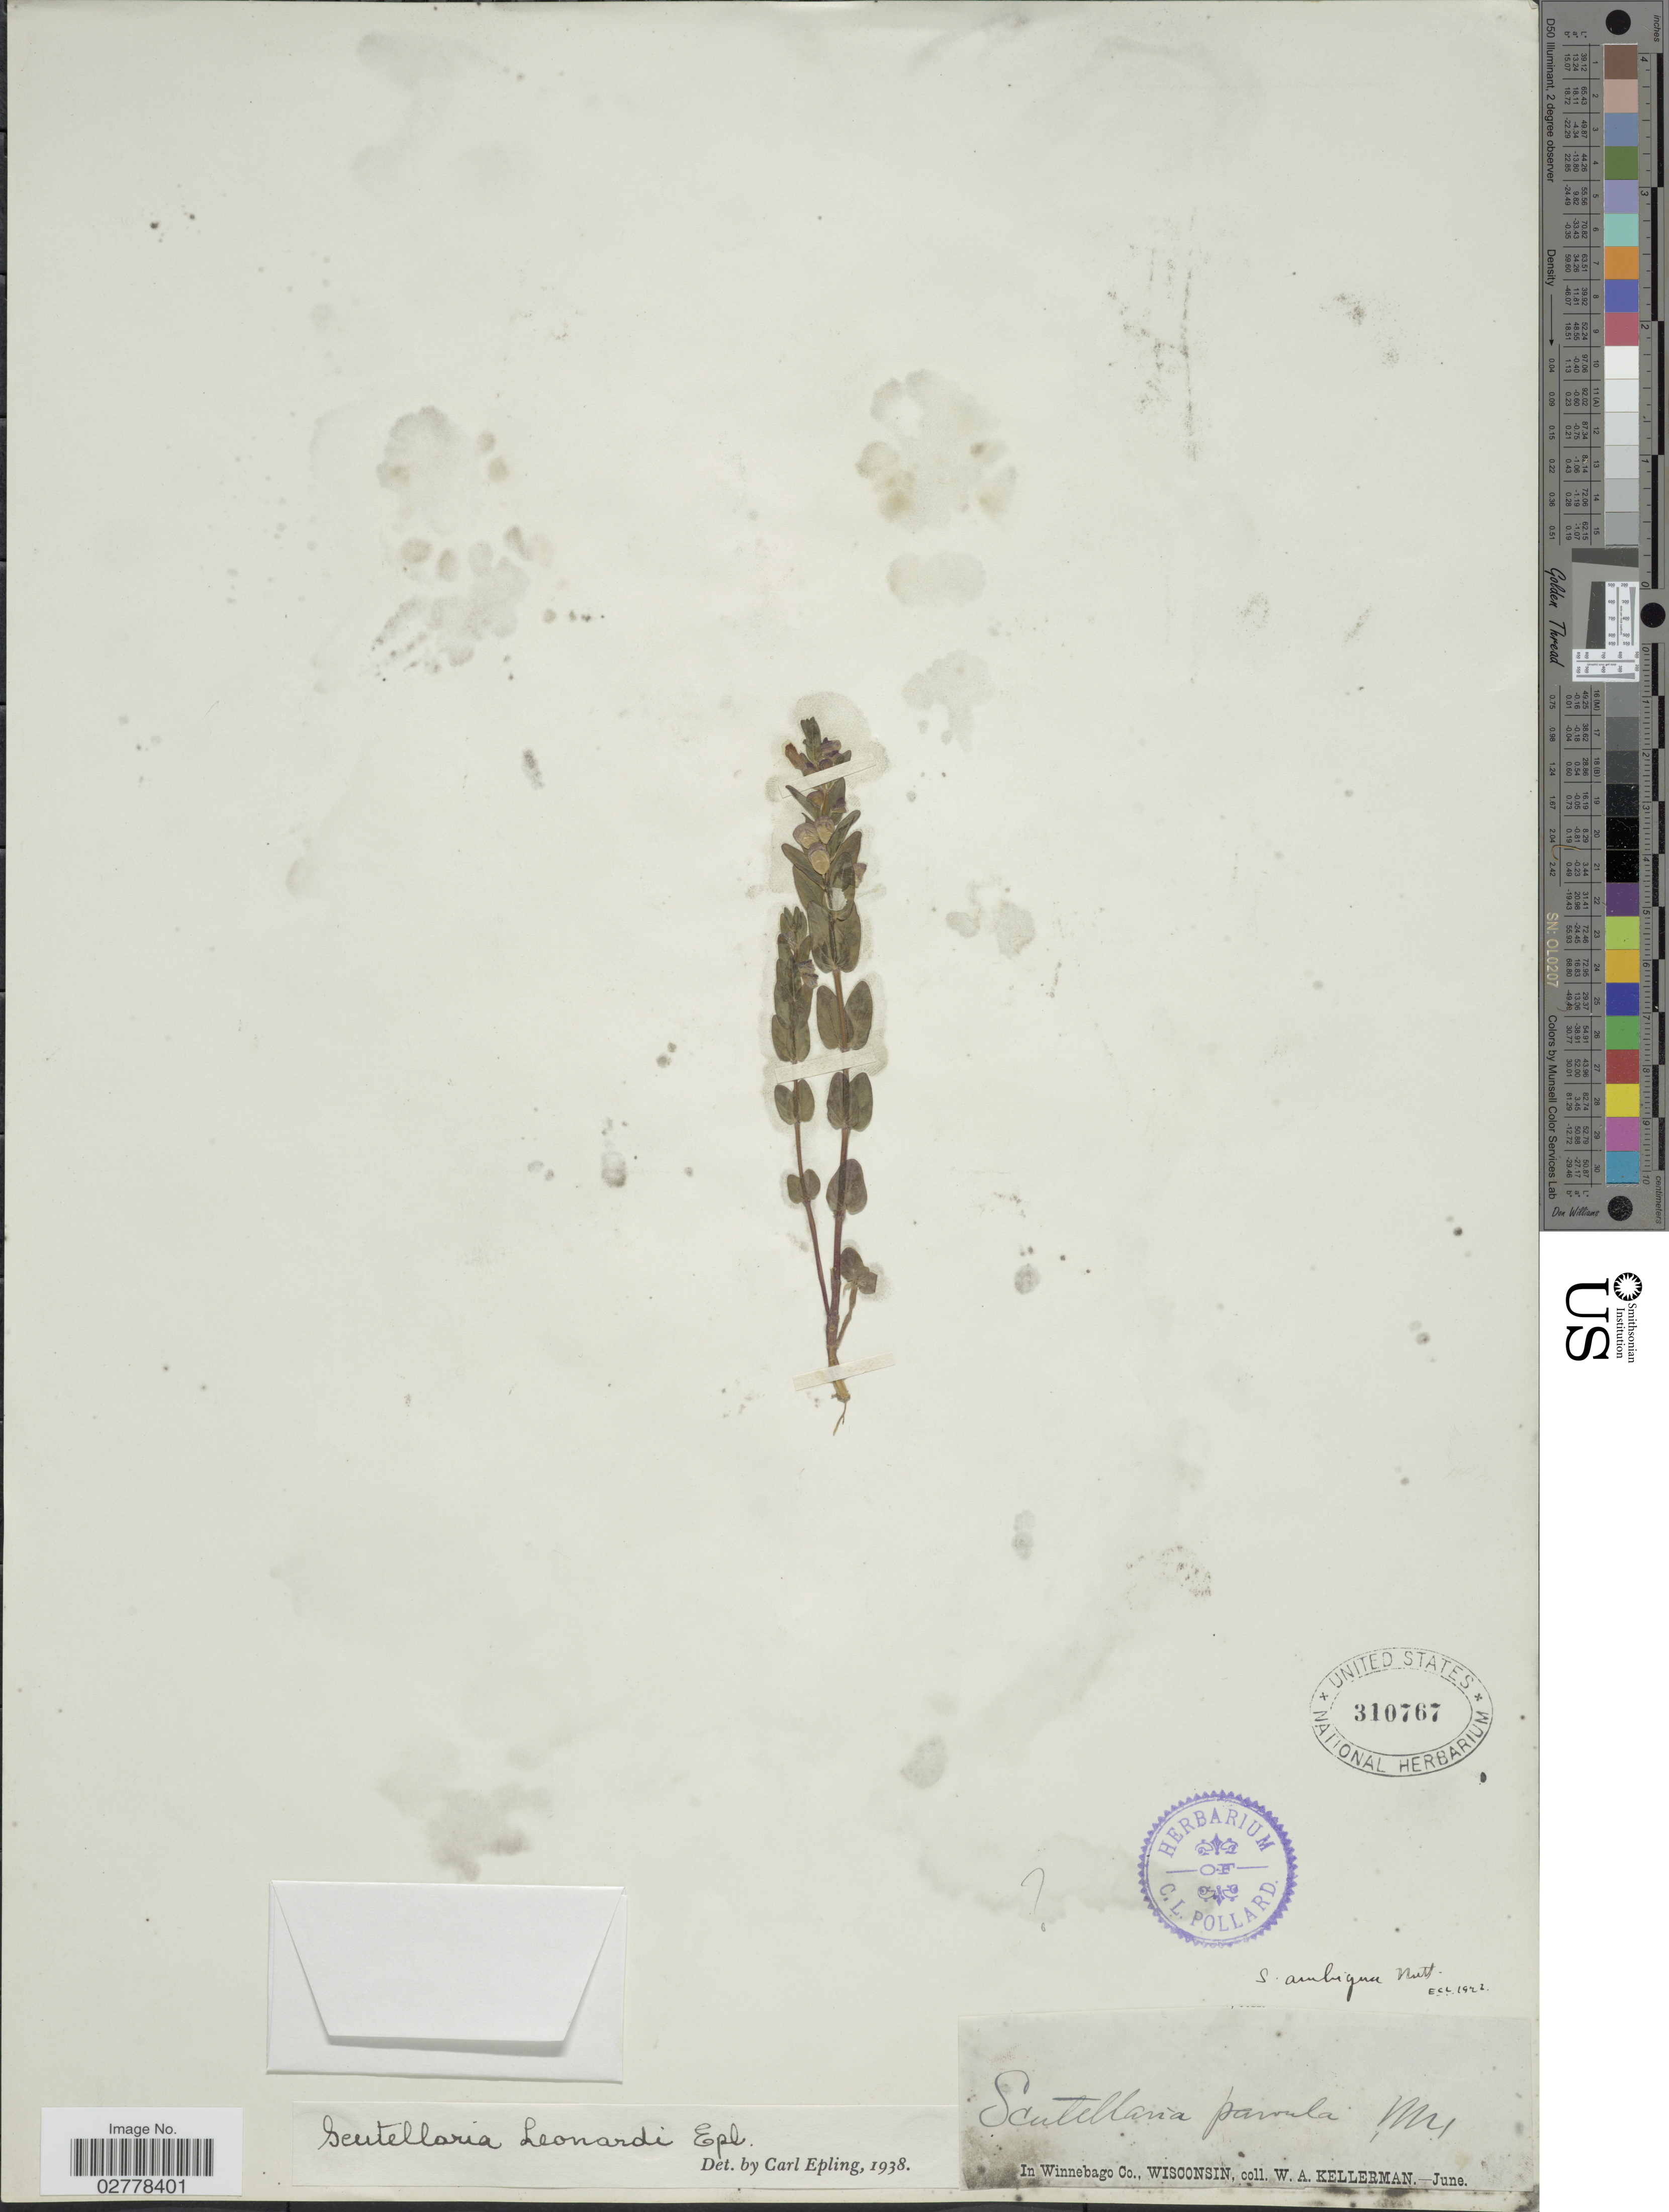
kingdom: Plantae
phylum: Tracheophyta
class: Magnoliopsida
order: Lamiales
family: Lamiaceae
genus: Scutellaria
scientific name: Scutellaria leonardii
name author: Epling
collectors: W. Kellerman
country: United States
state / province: Wisconsin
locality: In Winnebago Co.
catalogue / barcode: US 310767